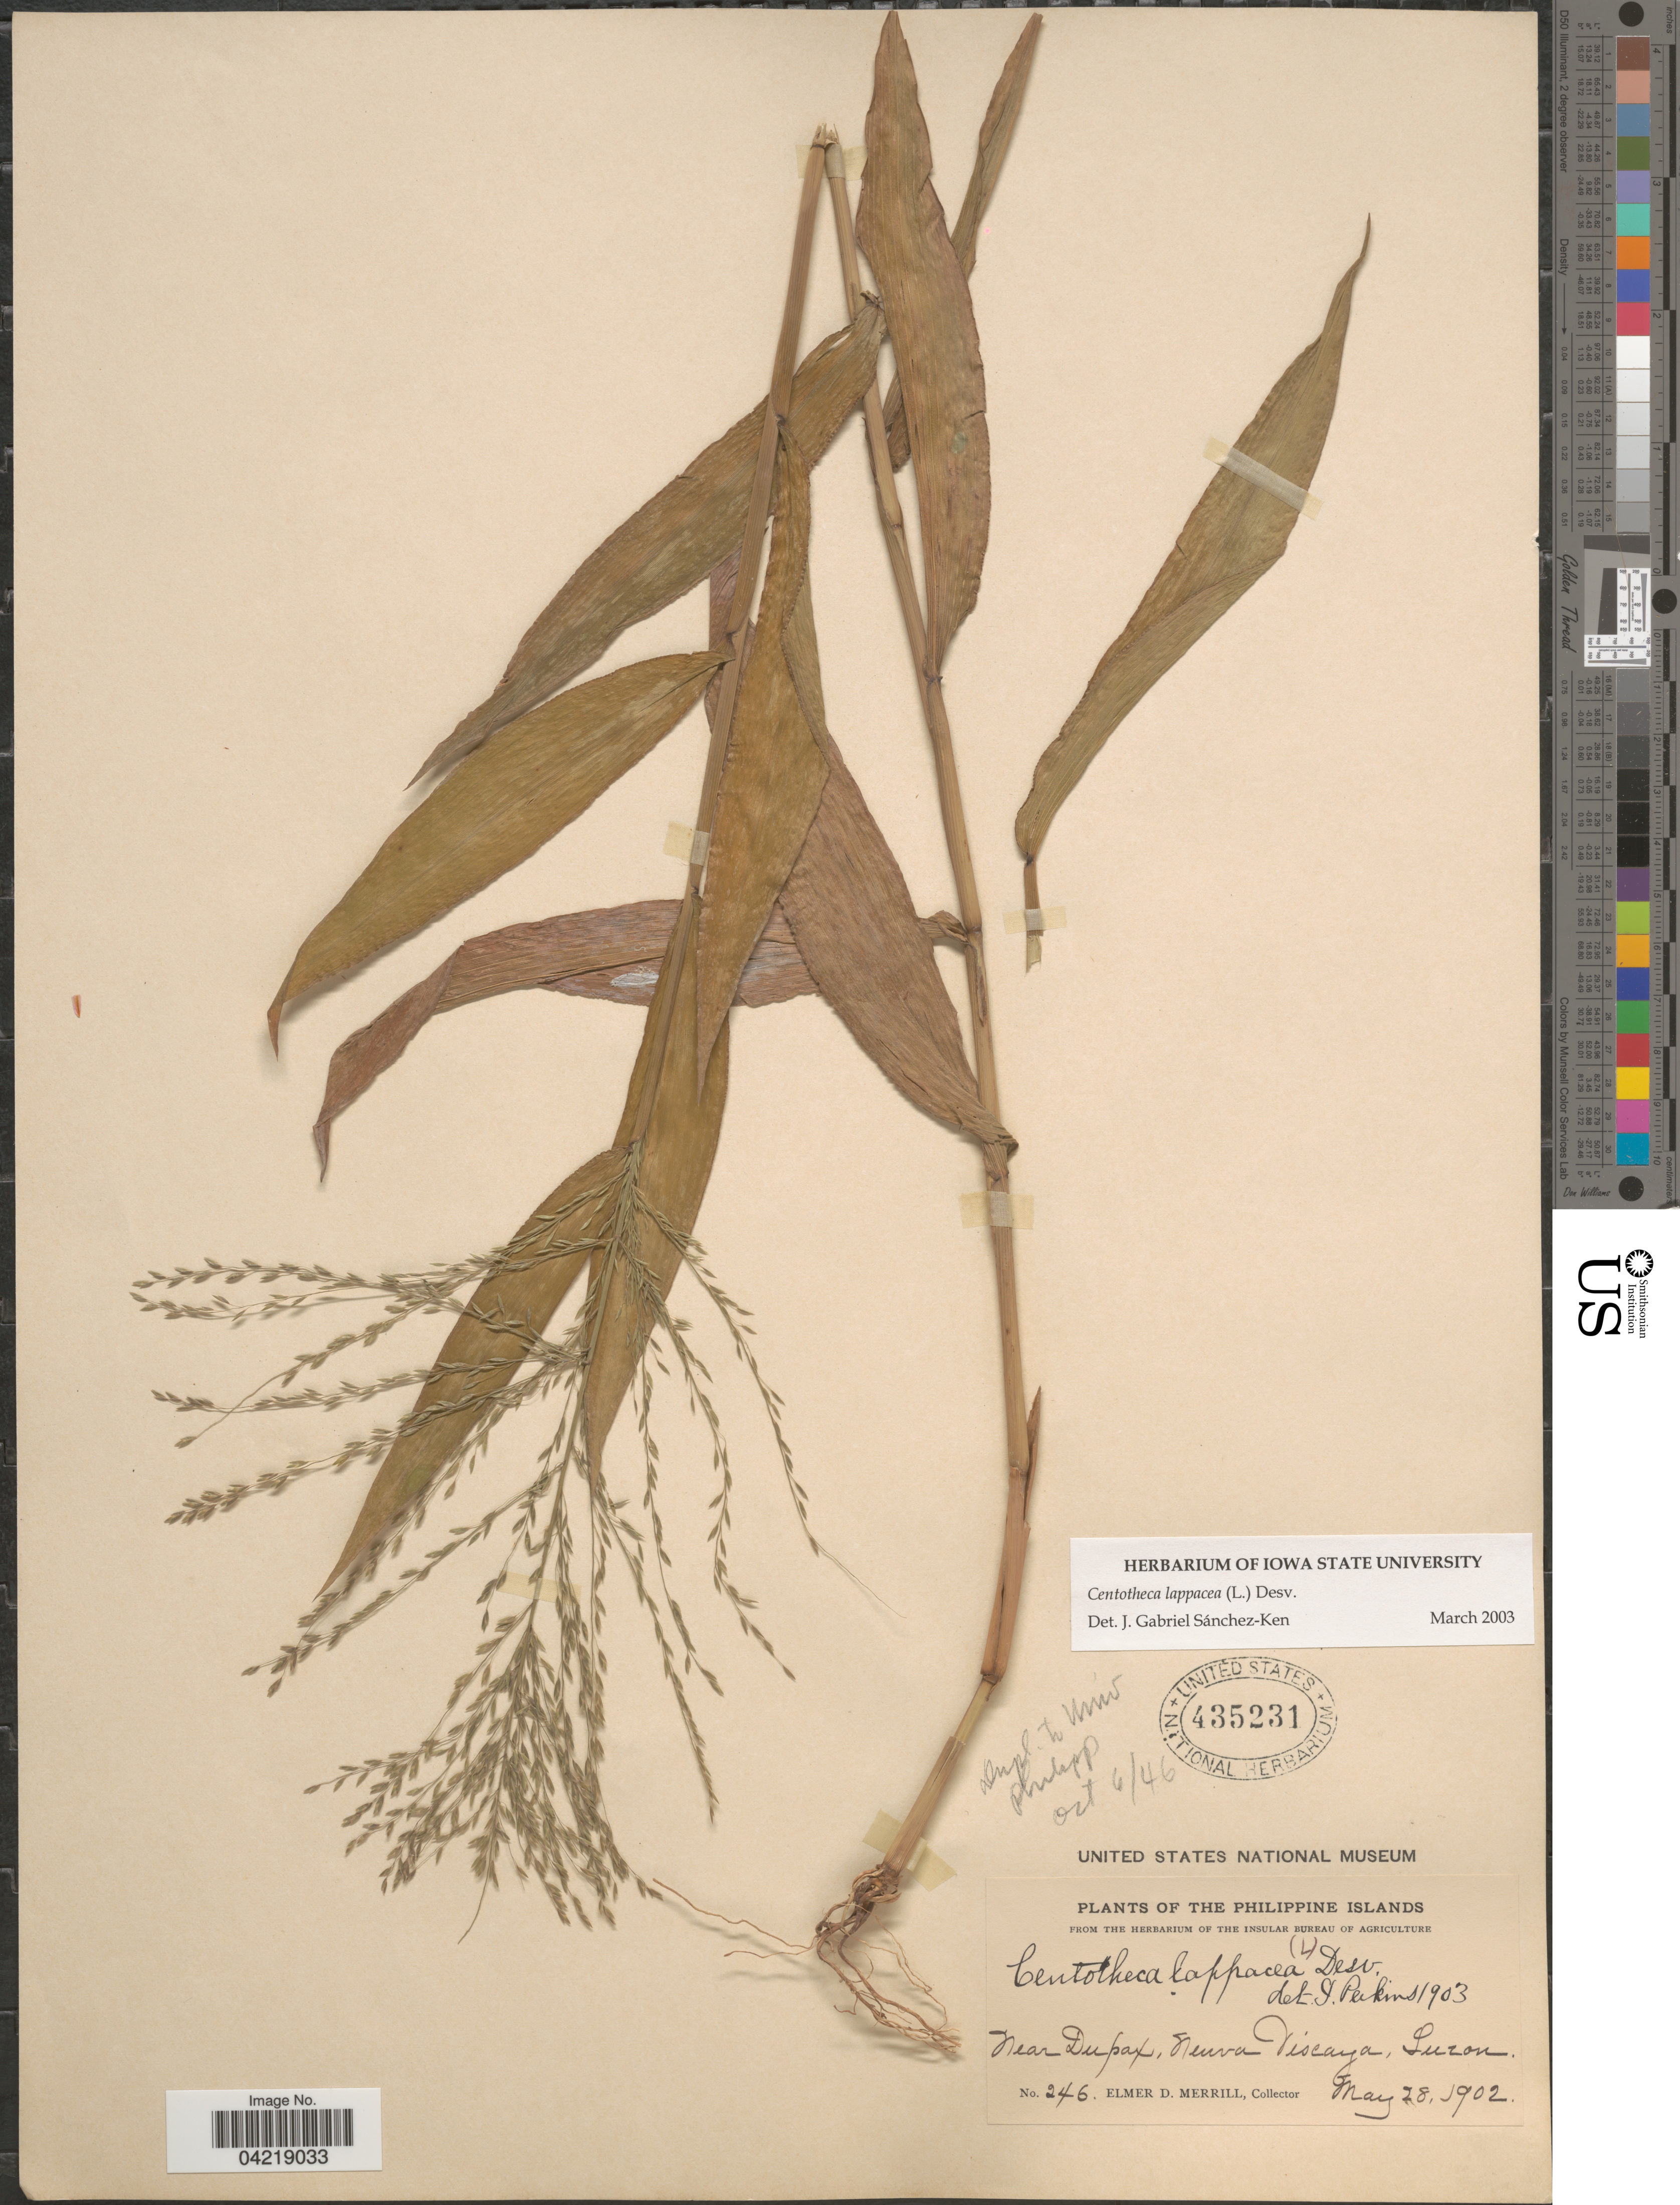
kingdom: Plantae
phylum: Tracheophyta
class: Liliopsida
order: Poales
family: Poaceae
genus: Centotheca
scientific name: Centotheca lappacea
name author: (L.) Desv.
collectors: E. D. Merrill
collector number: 246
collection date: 1902-05-28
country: Philippines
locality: Near Dupax, Nueva Viscaya, Luzon.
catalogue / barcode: US 435231